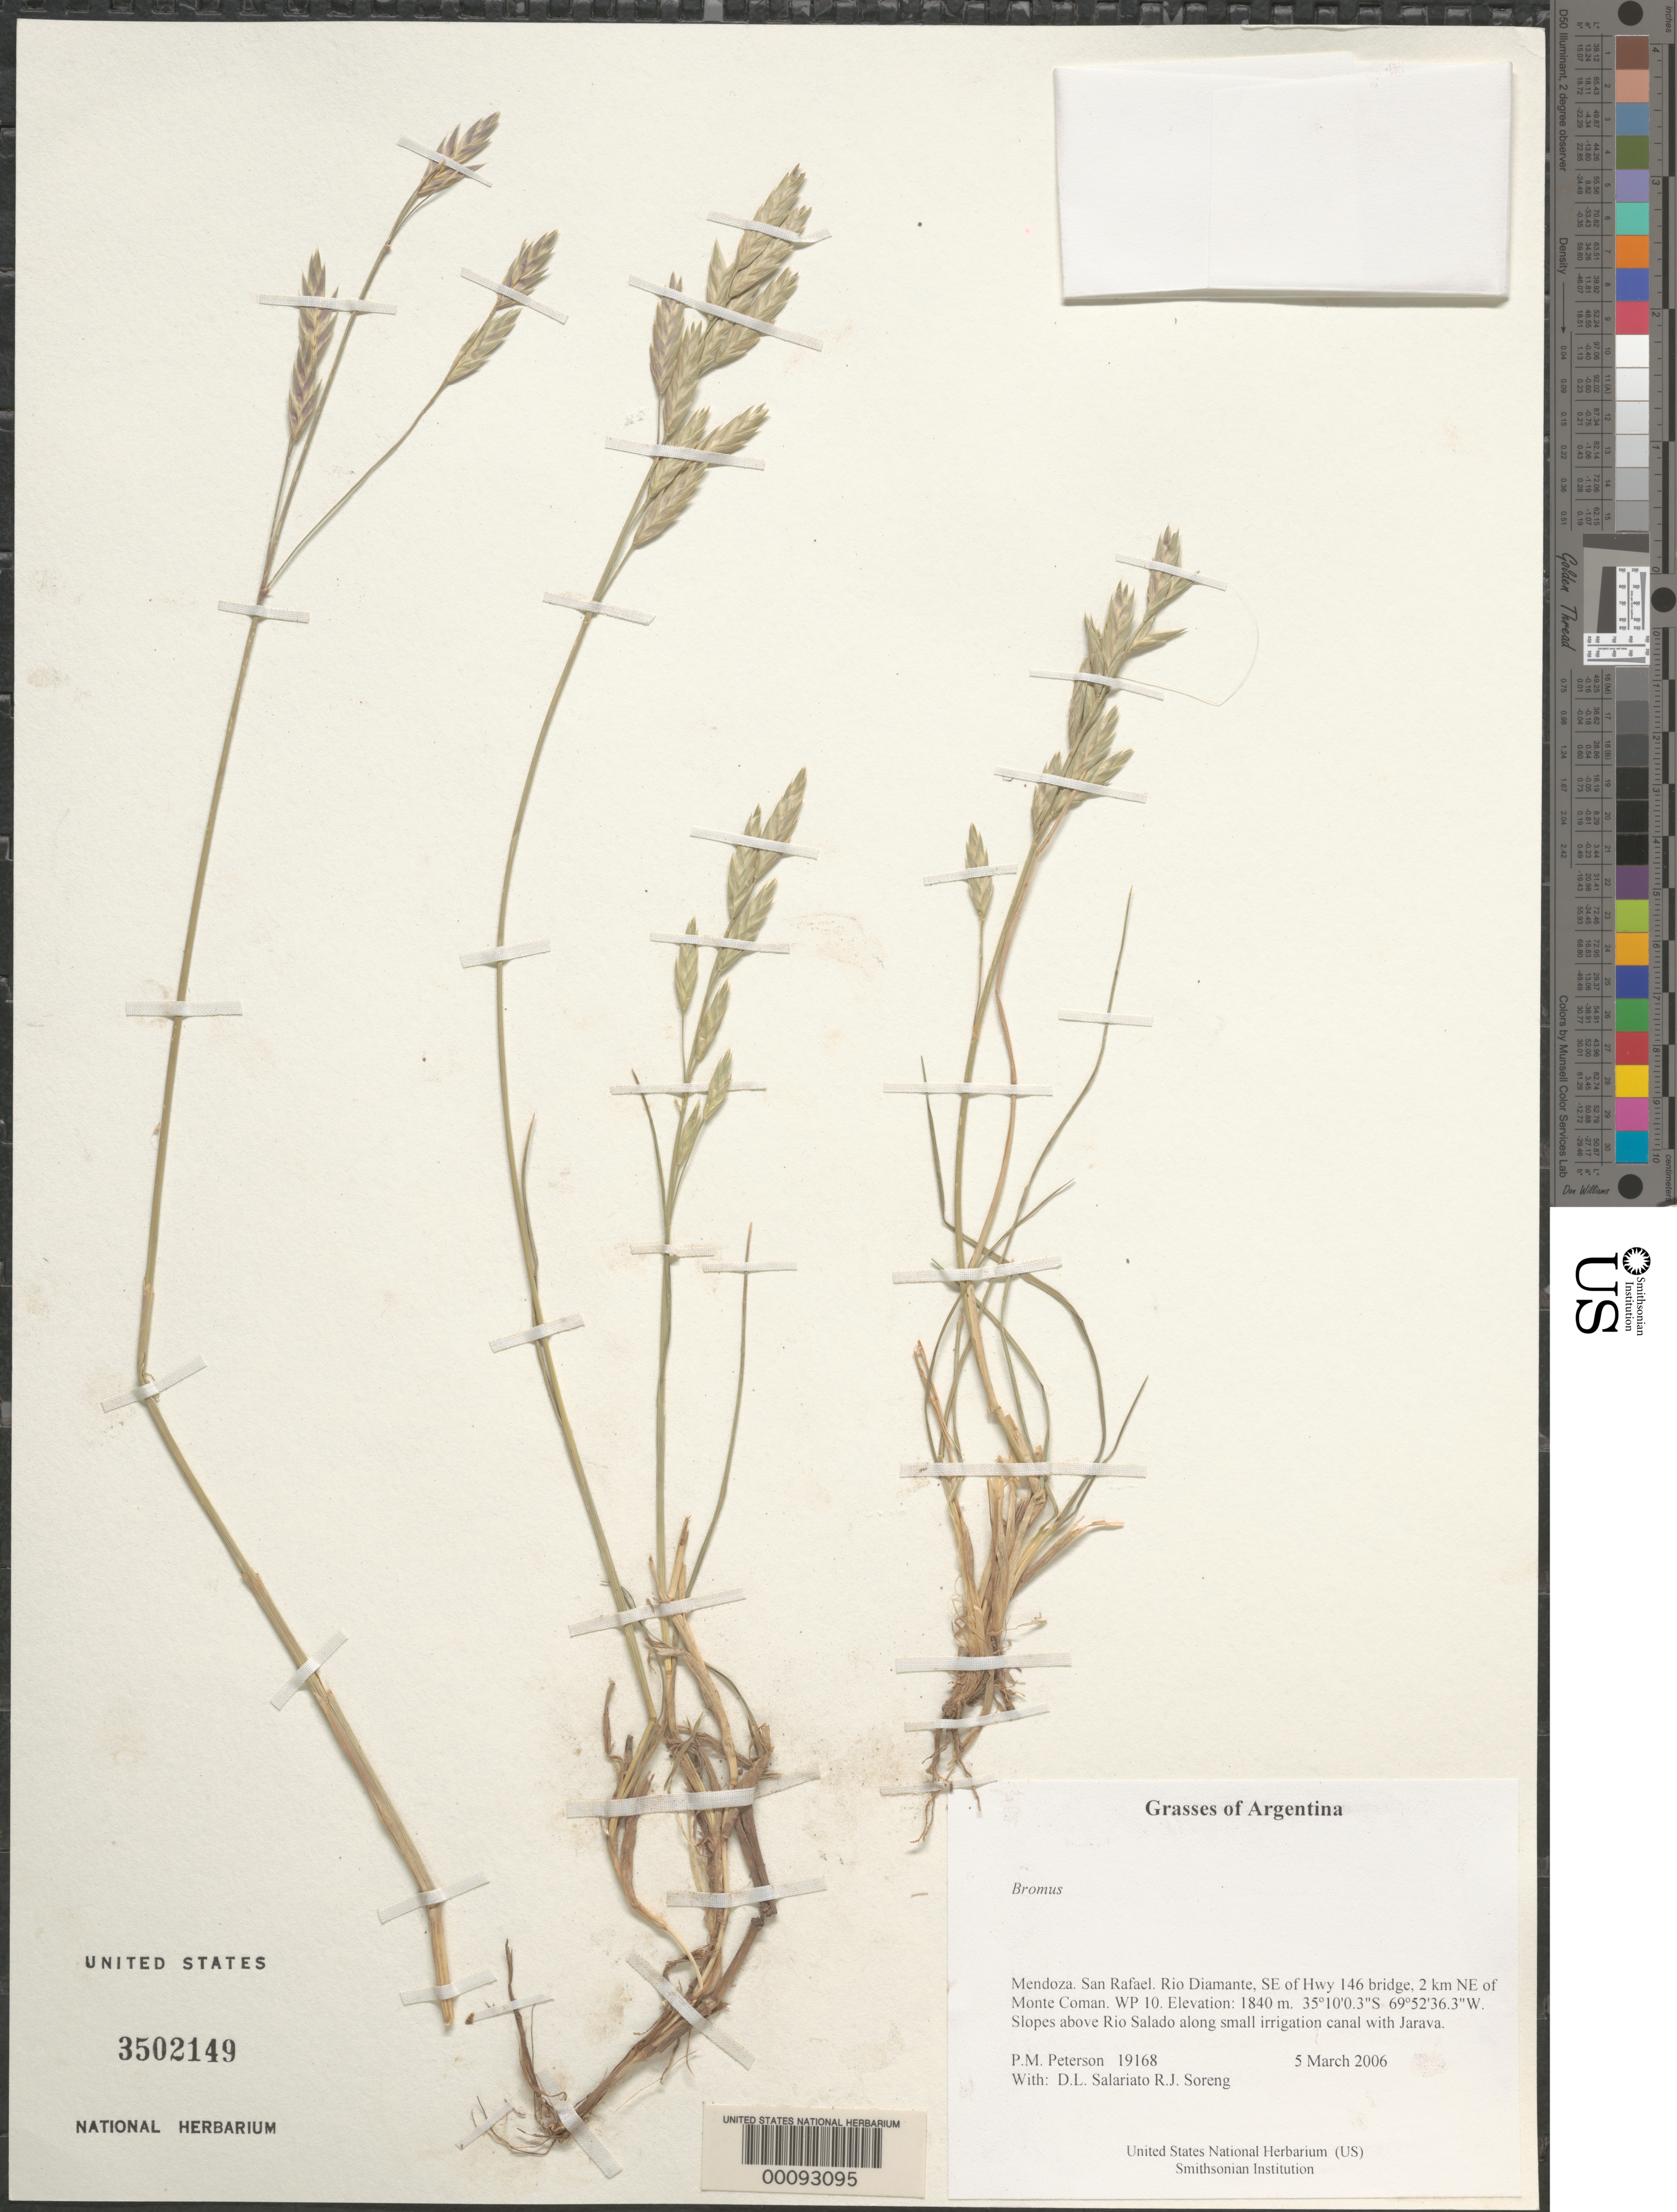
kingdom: Plantae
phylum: Tracheophyta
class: Liliopsida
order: Poales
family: Poaceae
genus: Bromus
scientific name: Bromus sp.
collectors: P. M. Peterson, R. J. Soreng, D. Salariato & A. Panizza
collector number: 19168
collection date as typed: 05 Mar 2006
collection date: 2006-03-05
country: Argentina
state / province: Mendoza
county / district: San Rafael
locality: Rio Diamante, SE of Hwy 146 bridge, 2 km NE of Monte Coman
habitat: Slopes above Rio Salado along small irrigation canal with Jarava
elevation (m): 1840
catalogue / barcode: US 3502149